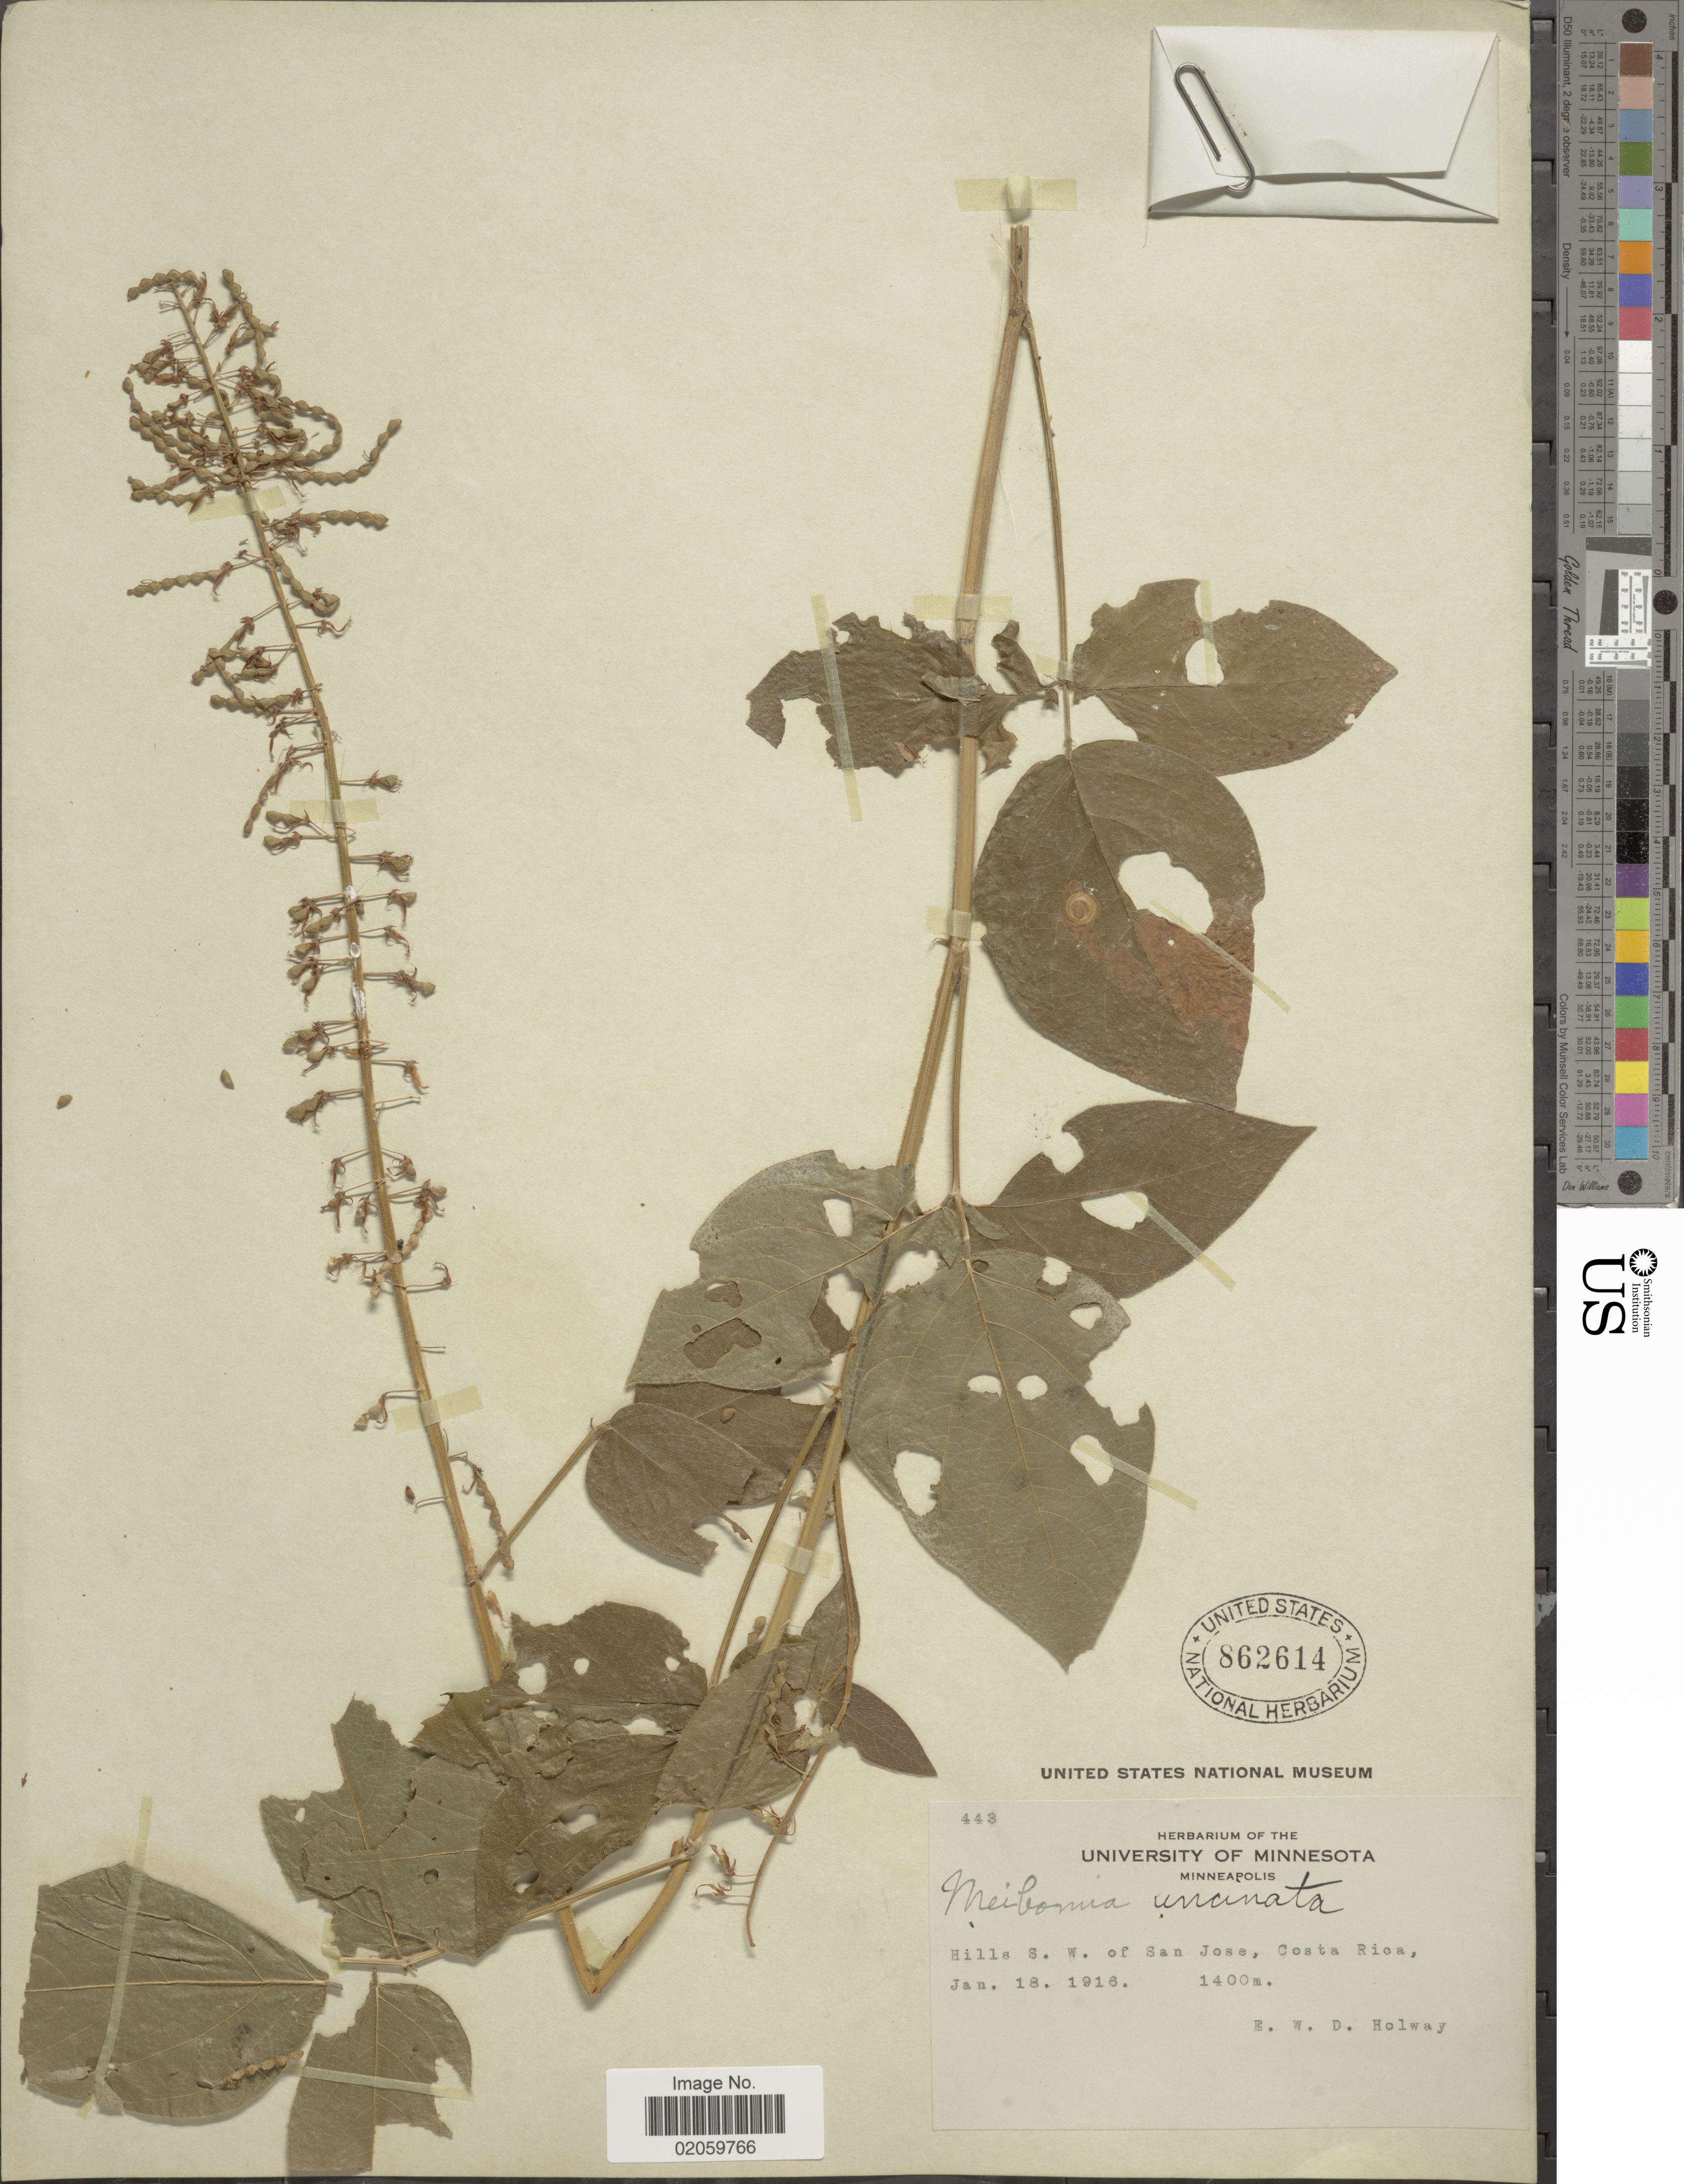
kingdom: Plantae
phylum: Tracheophyta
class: Magnoliopsida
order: Fabales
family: Fabaceae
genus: Desmodium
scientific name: Desmodium intortum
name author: (Mill.) Urb.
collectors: E. W. D. Holway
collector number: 443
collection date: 1916-01-18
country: Costa Rica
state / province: San José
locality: Hills s.w. of San Jose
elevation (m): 1400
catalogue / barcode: US 862614